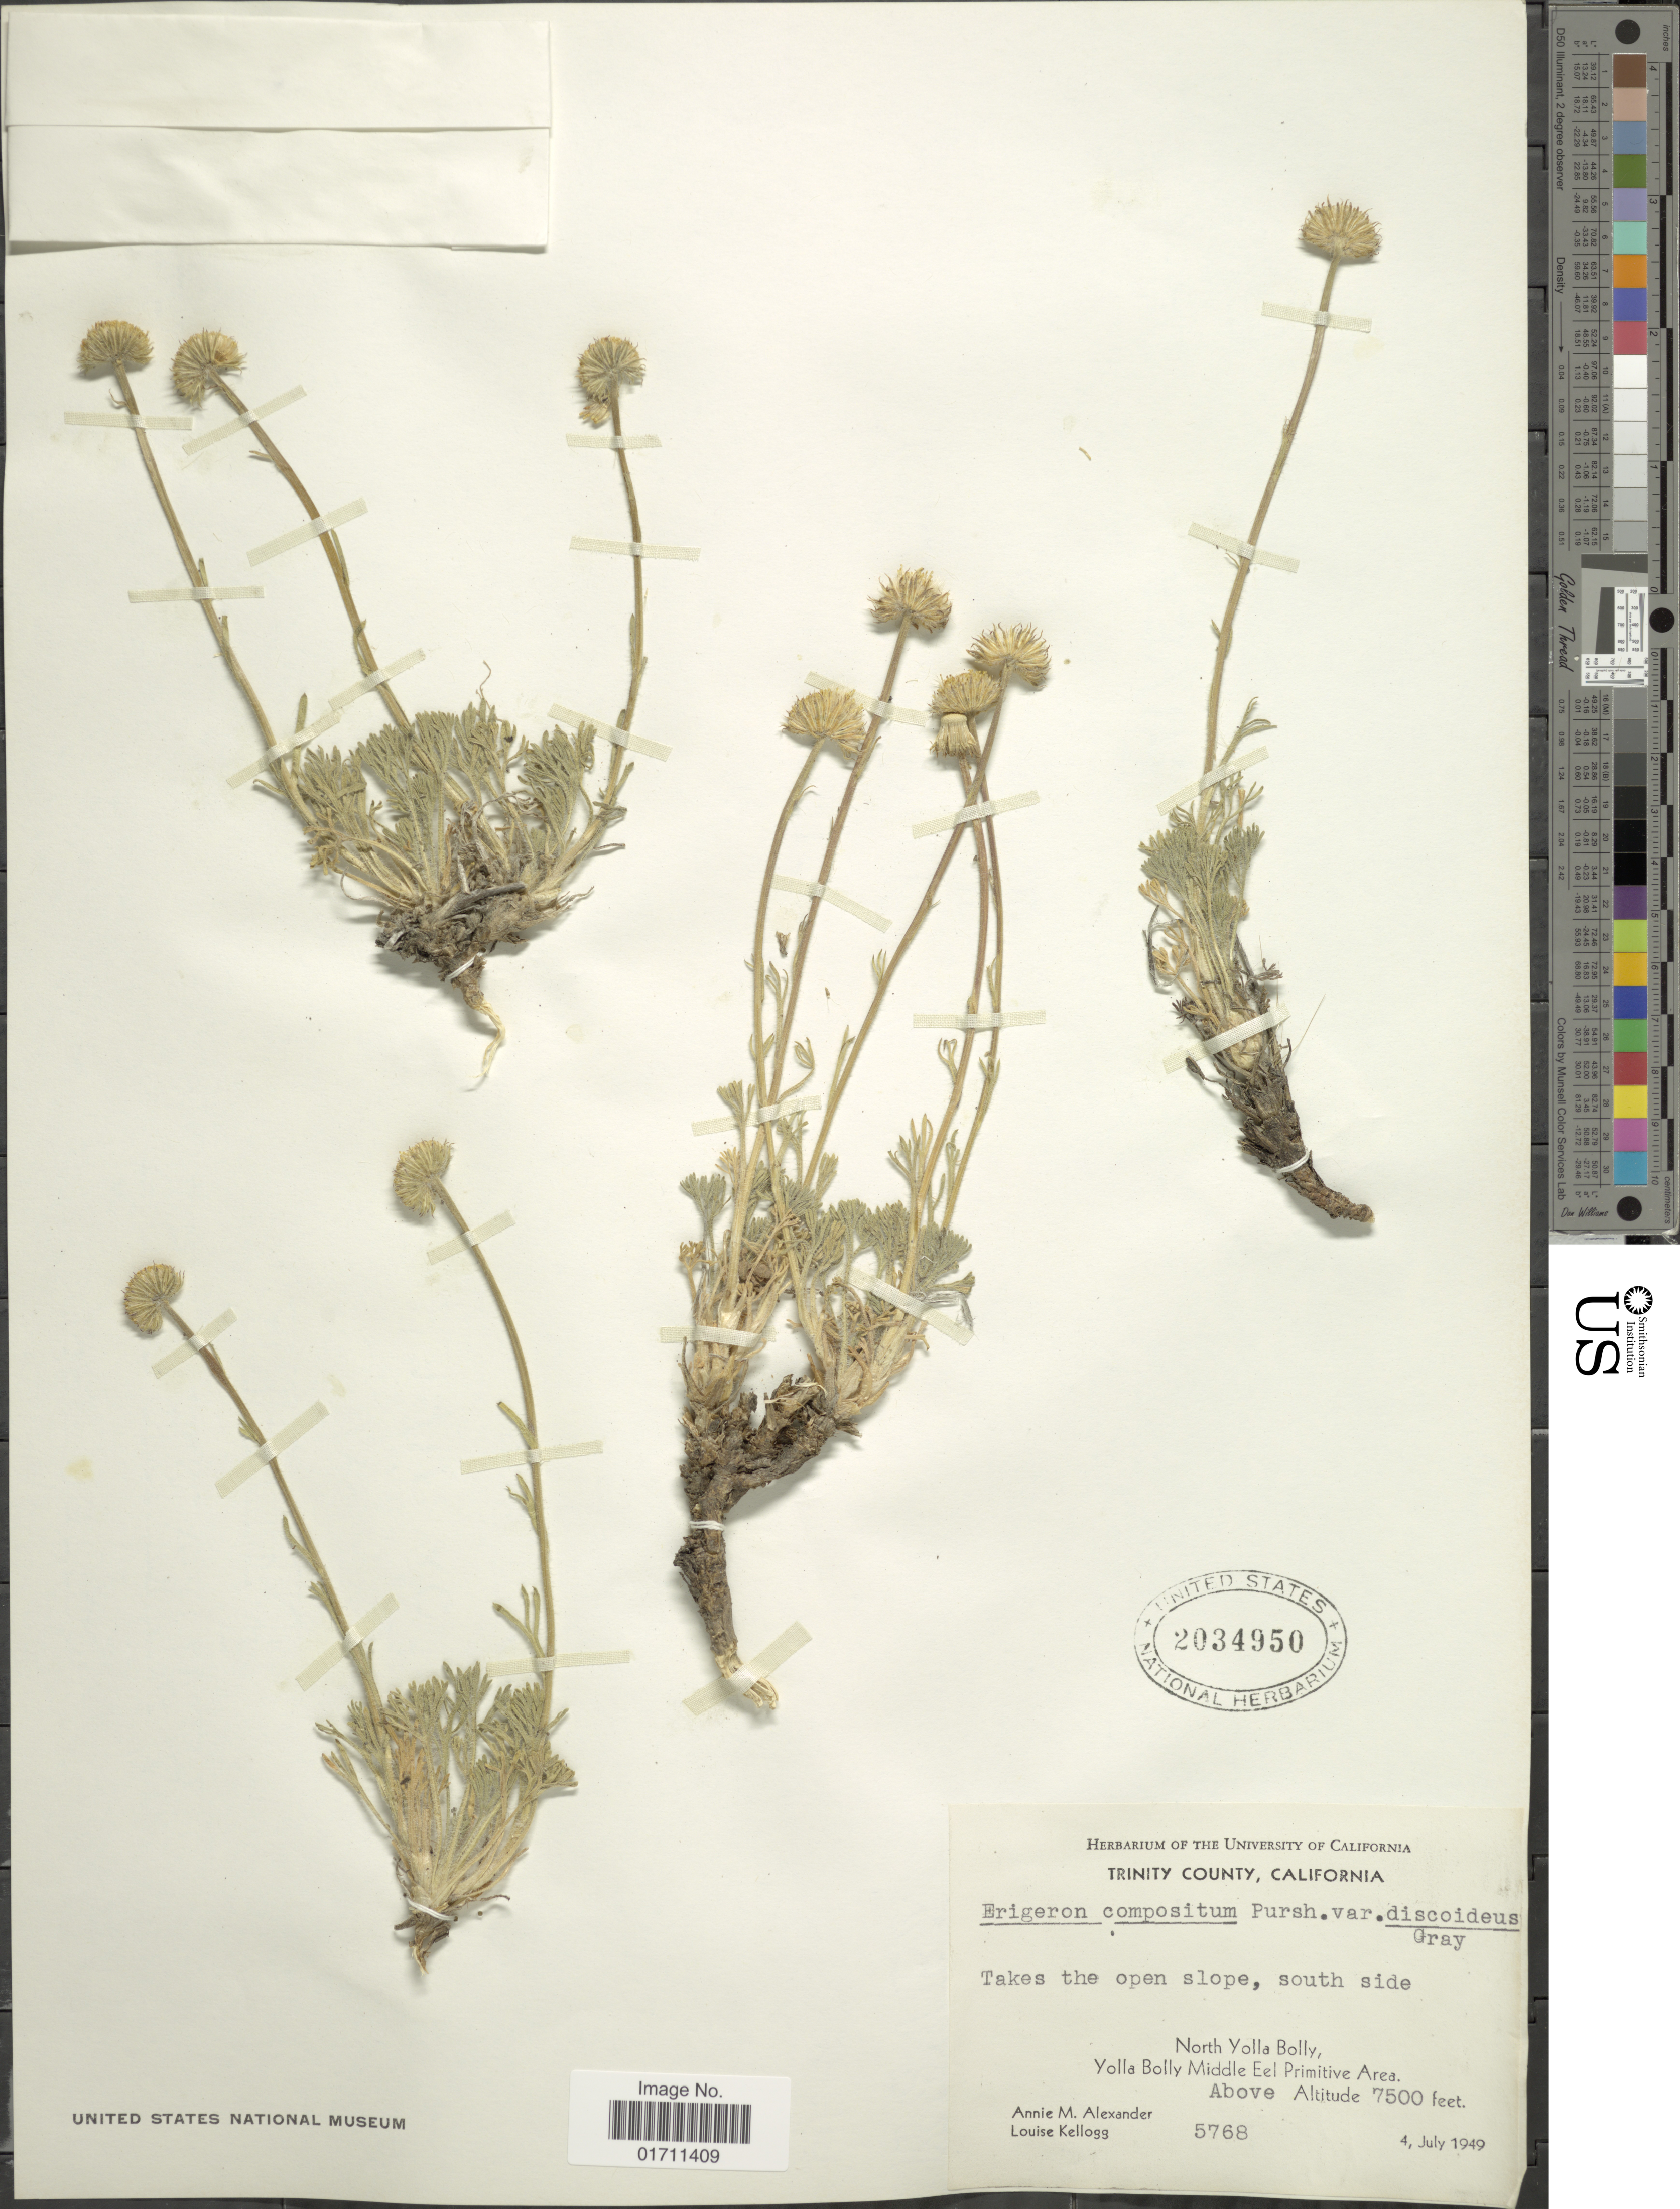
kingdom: Plantae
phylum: Tracheophyta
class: Magnoliopsida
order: Asterales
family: Asteraceae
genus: Erigeron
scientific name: Erigeron compositus subsp. discoideus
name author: (A. Gray) Piper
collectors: A. M. Alexander & L. Kellogg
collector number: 5768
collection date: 1949-07-04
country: United States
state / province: California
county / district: Trinity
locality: Trinity County, Takes the open slope, south side, North Yolla Bolly, Yolla Bolly Middle Eel Primitive Area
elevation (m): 2286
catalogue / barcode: US 2034950